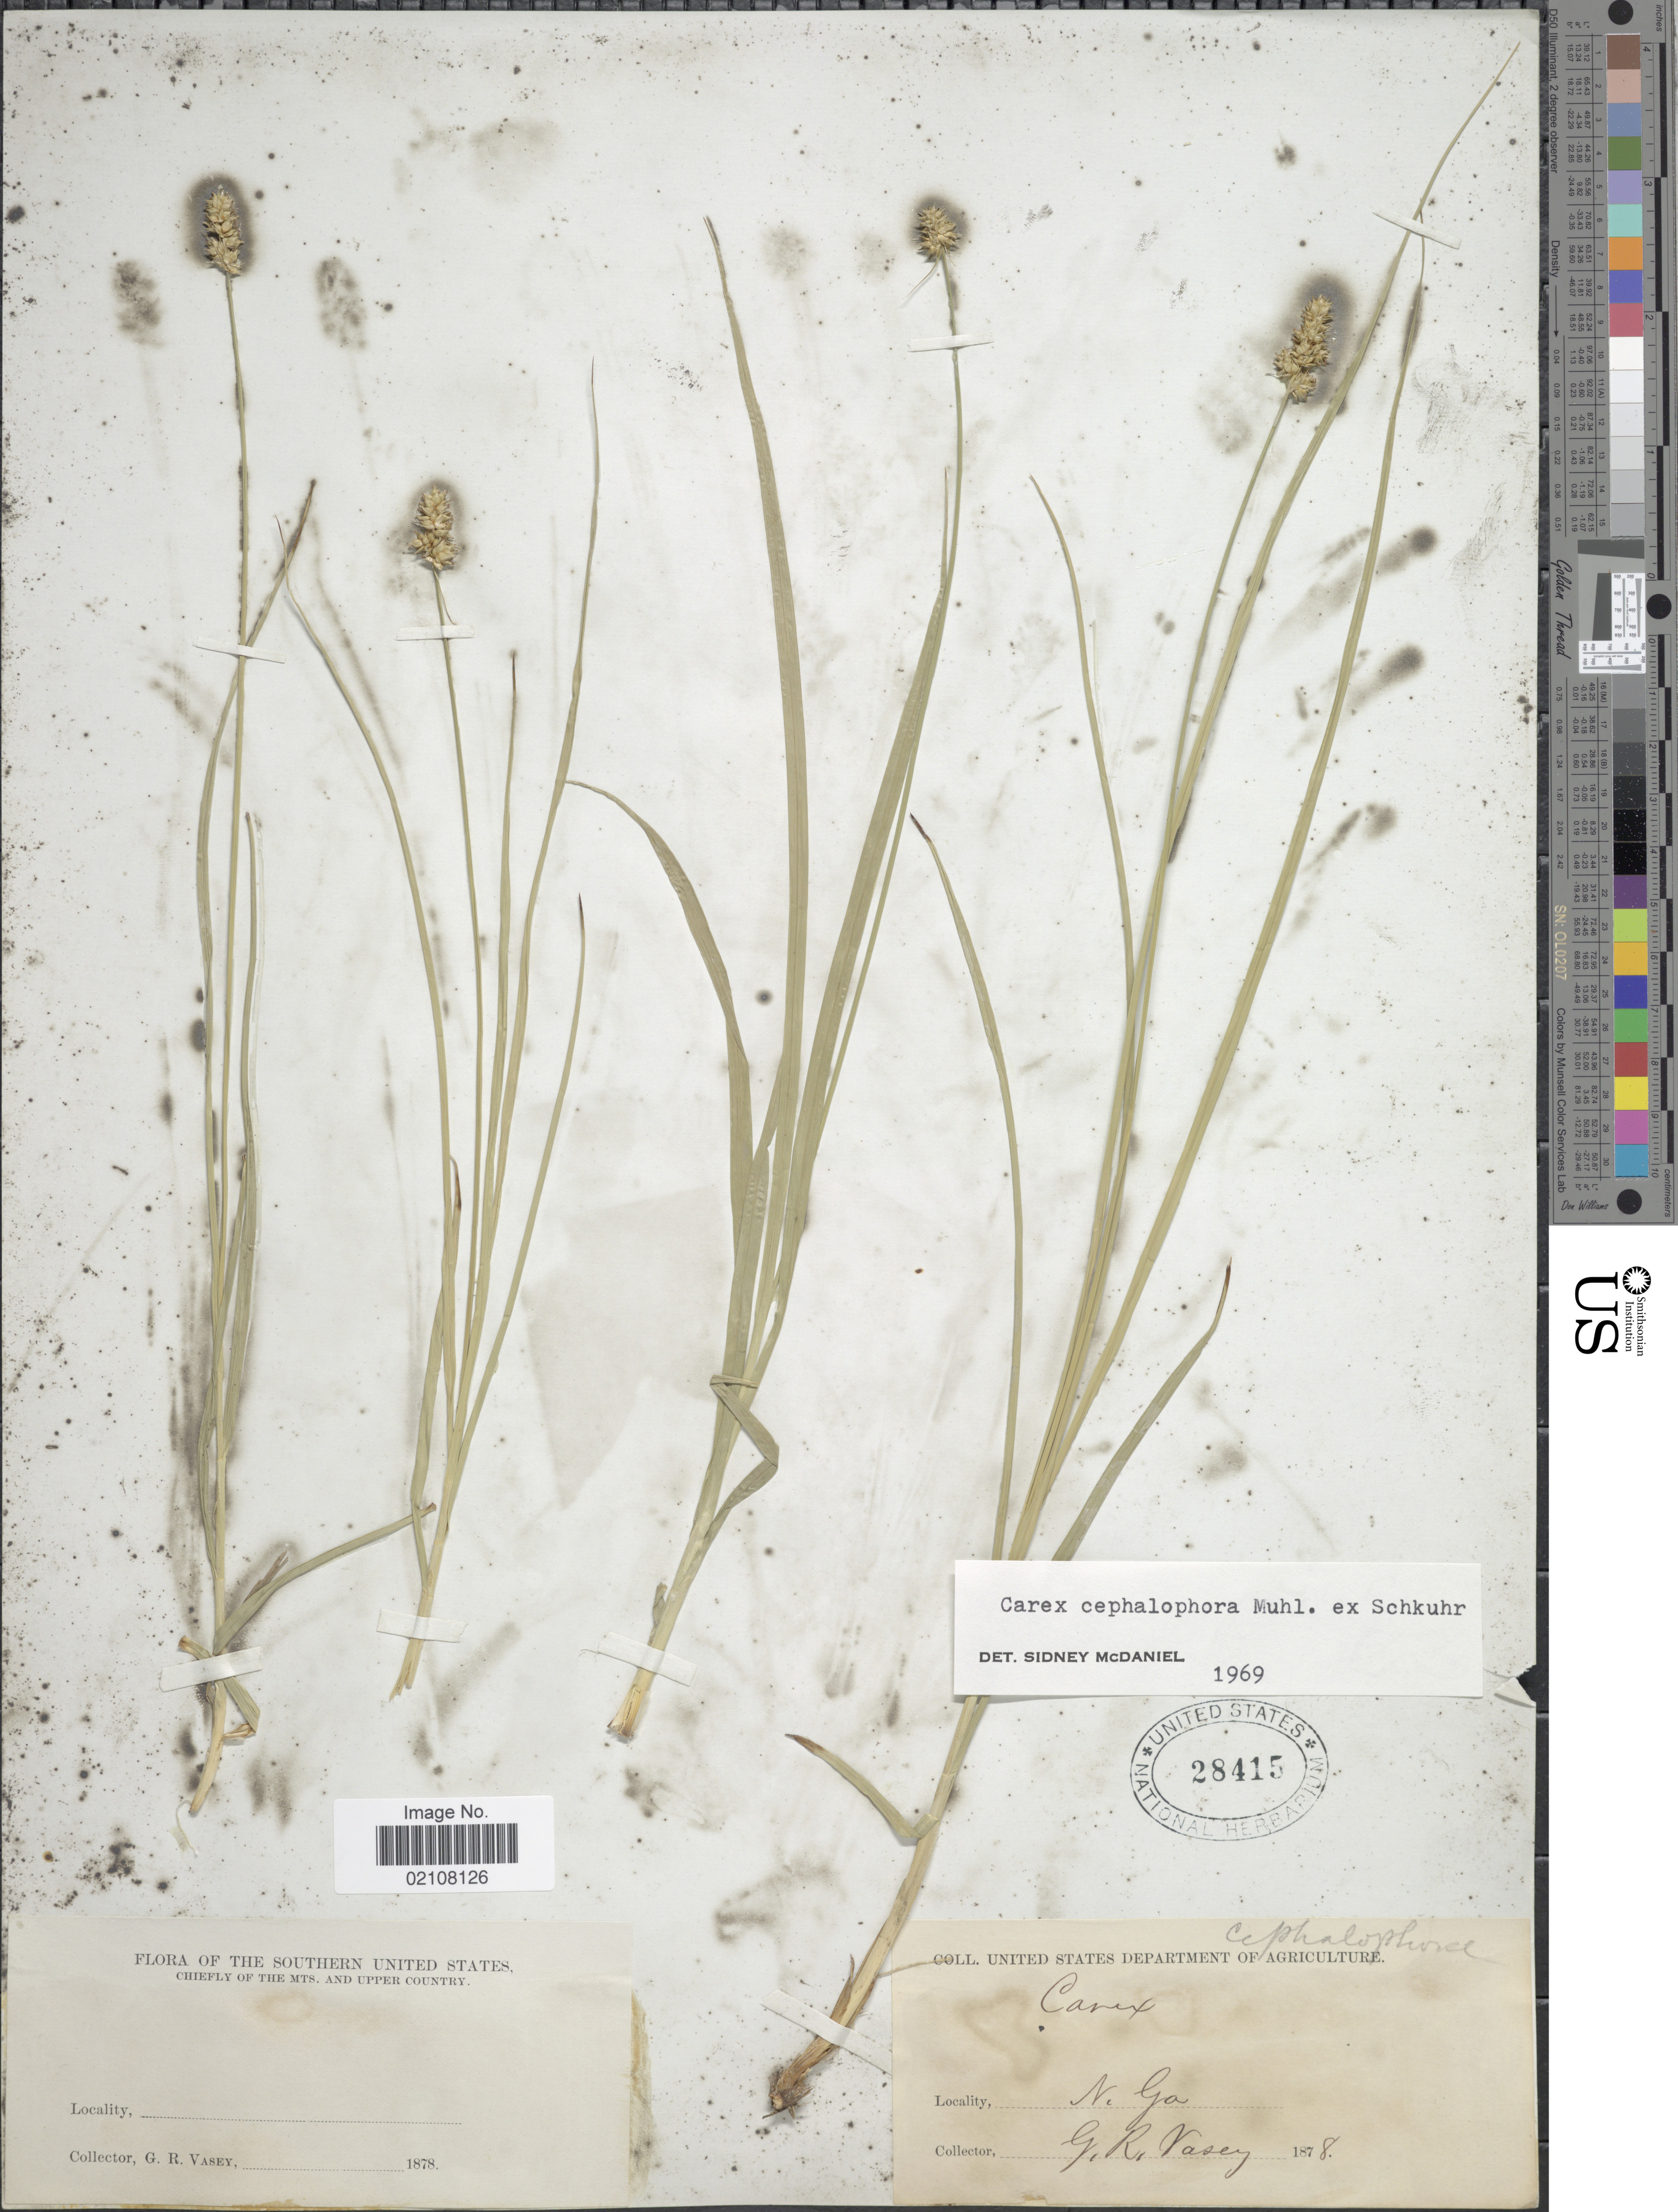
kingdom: Plantae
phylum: Tracheophyta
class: Liliopsida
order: Poales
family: Cyperaceae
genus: Carex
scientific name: Carex cephalophora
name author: Muhl. ex Willd.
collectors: G. R. Vasey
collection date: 1878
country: United States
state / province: Georgia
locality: N. Ga., Southern United States, Chiefly of the Mts. and Upper County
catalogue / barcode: US 28415